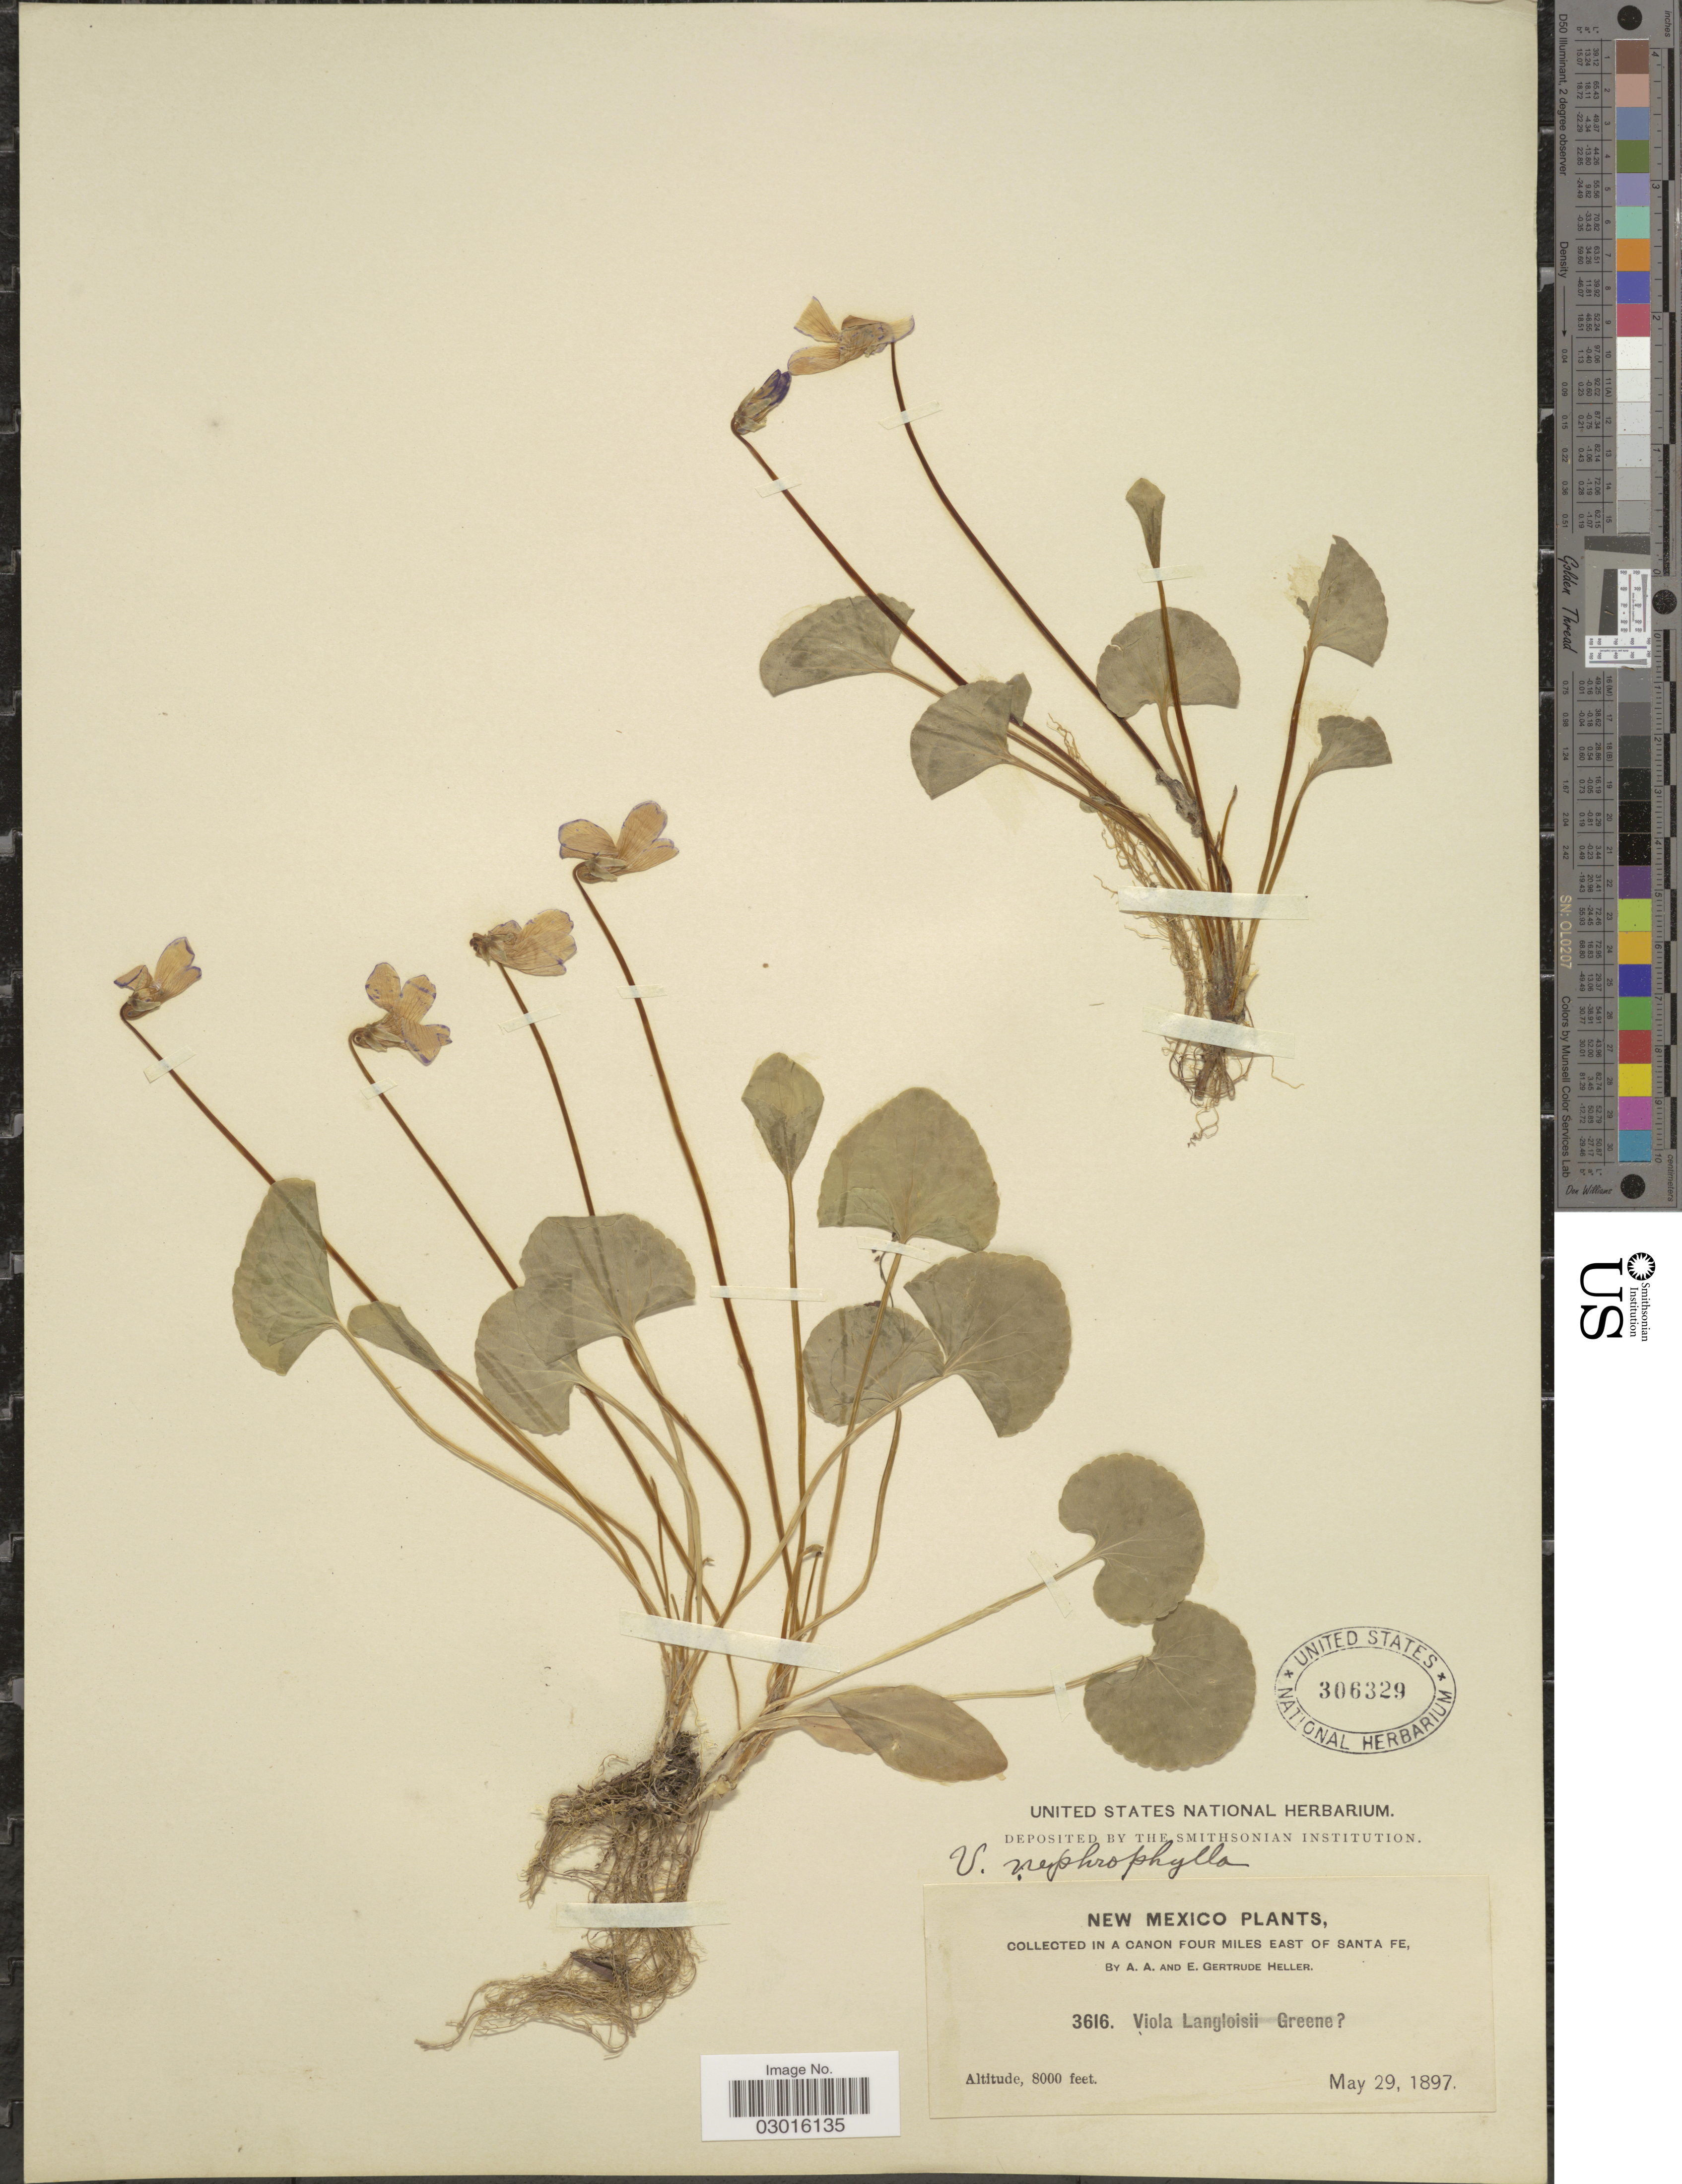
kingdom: Plantae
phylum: Tracheophyta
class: Magnoliopsida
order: Malpighiales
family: Violaceae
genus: Viola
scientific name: Viola nephrophylla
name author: Greene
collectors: A. A. Heller & E. Gertrude Heller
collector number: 3616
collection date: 1897-05-29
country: United States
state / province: New Mexico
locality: In a Canon Four Miles East of Santa Fe.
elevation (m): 2438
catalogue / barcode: US 306329